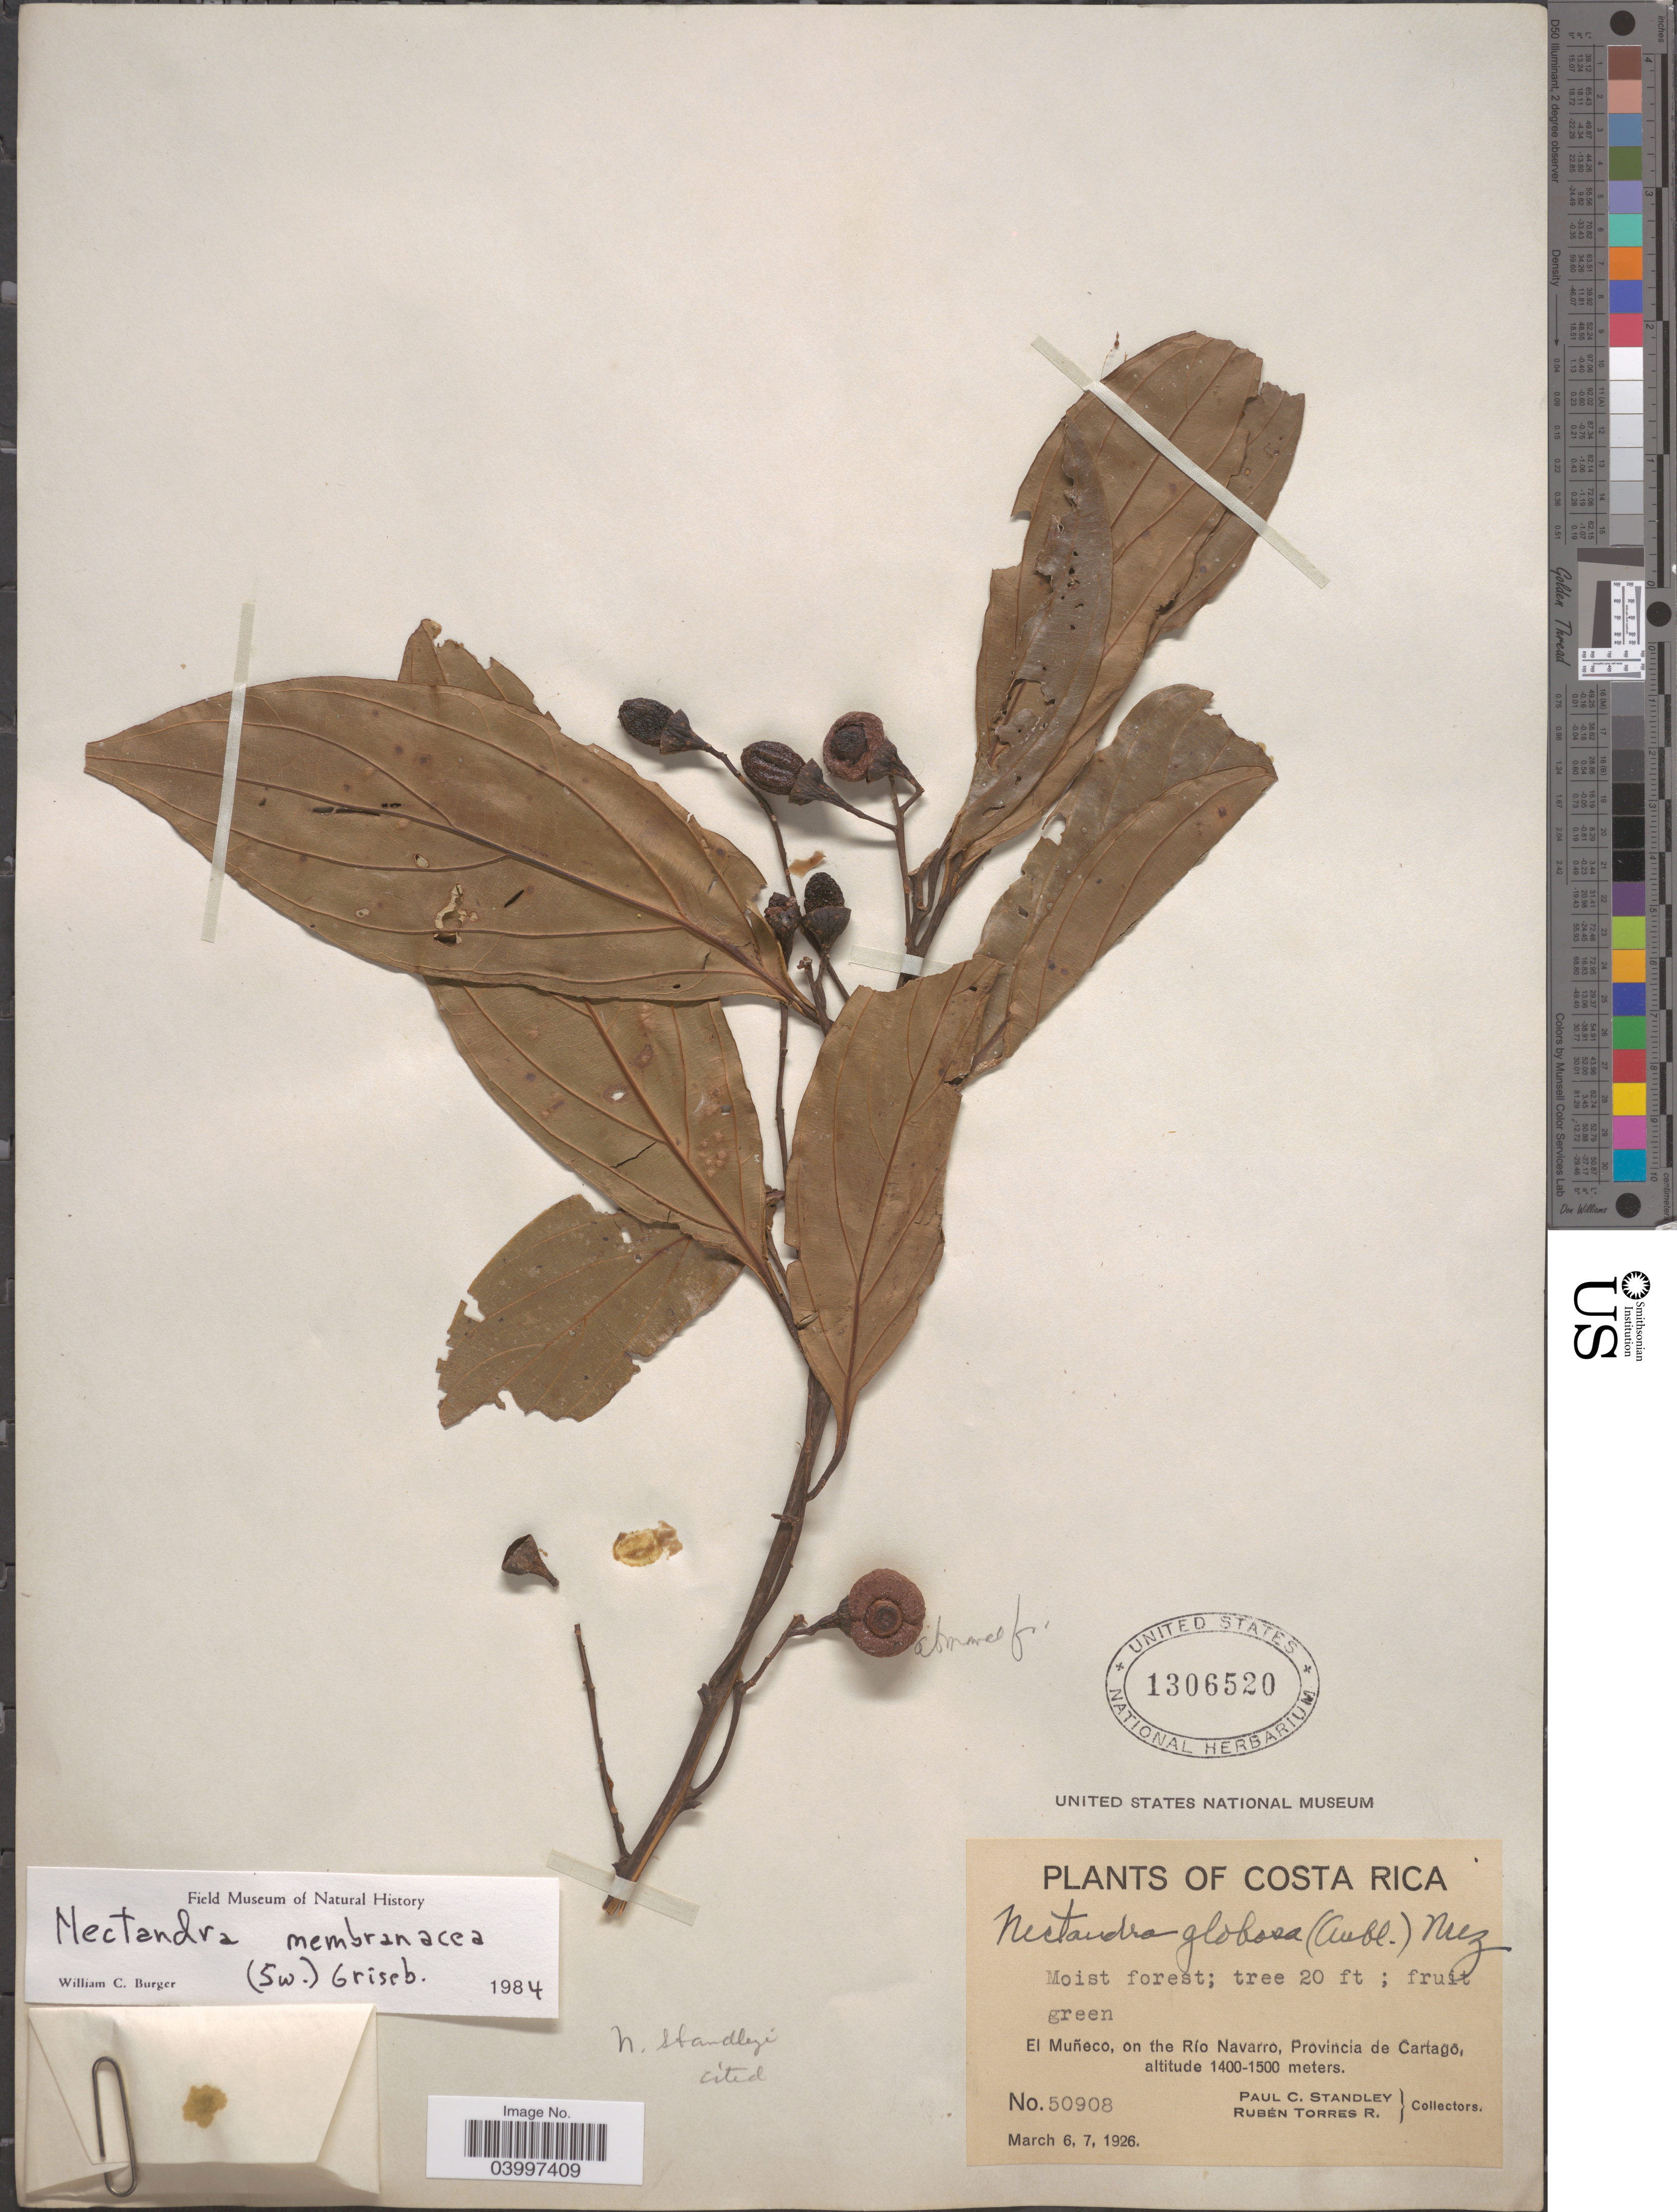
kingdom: Plantae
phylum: Tracheophyta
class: Magnoliopsida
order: Laurales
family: Lauraceae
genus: Nectandra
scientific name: Nectandra membranacea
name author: (Sw.) Griseb.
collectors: P. C. Standley & R. Torres Rojas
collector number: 50908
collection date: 1926-03-06/1926-03-07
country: Costa Rica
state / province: Cartago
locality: El Muñeco, on the Río Navarro.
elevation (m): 1400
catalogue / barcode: US 1306520